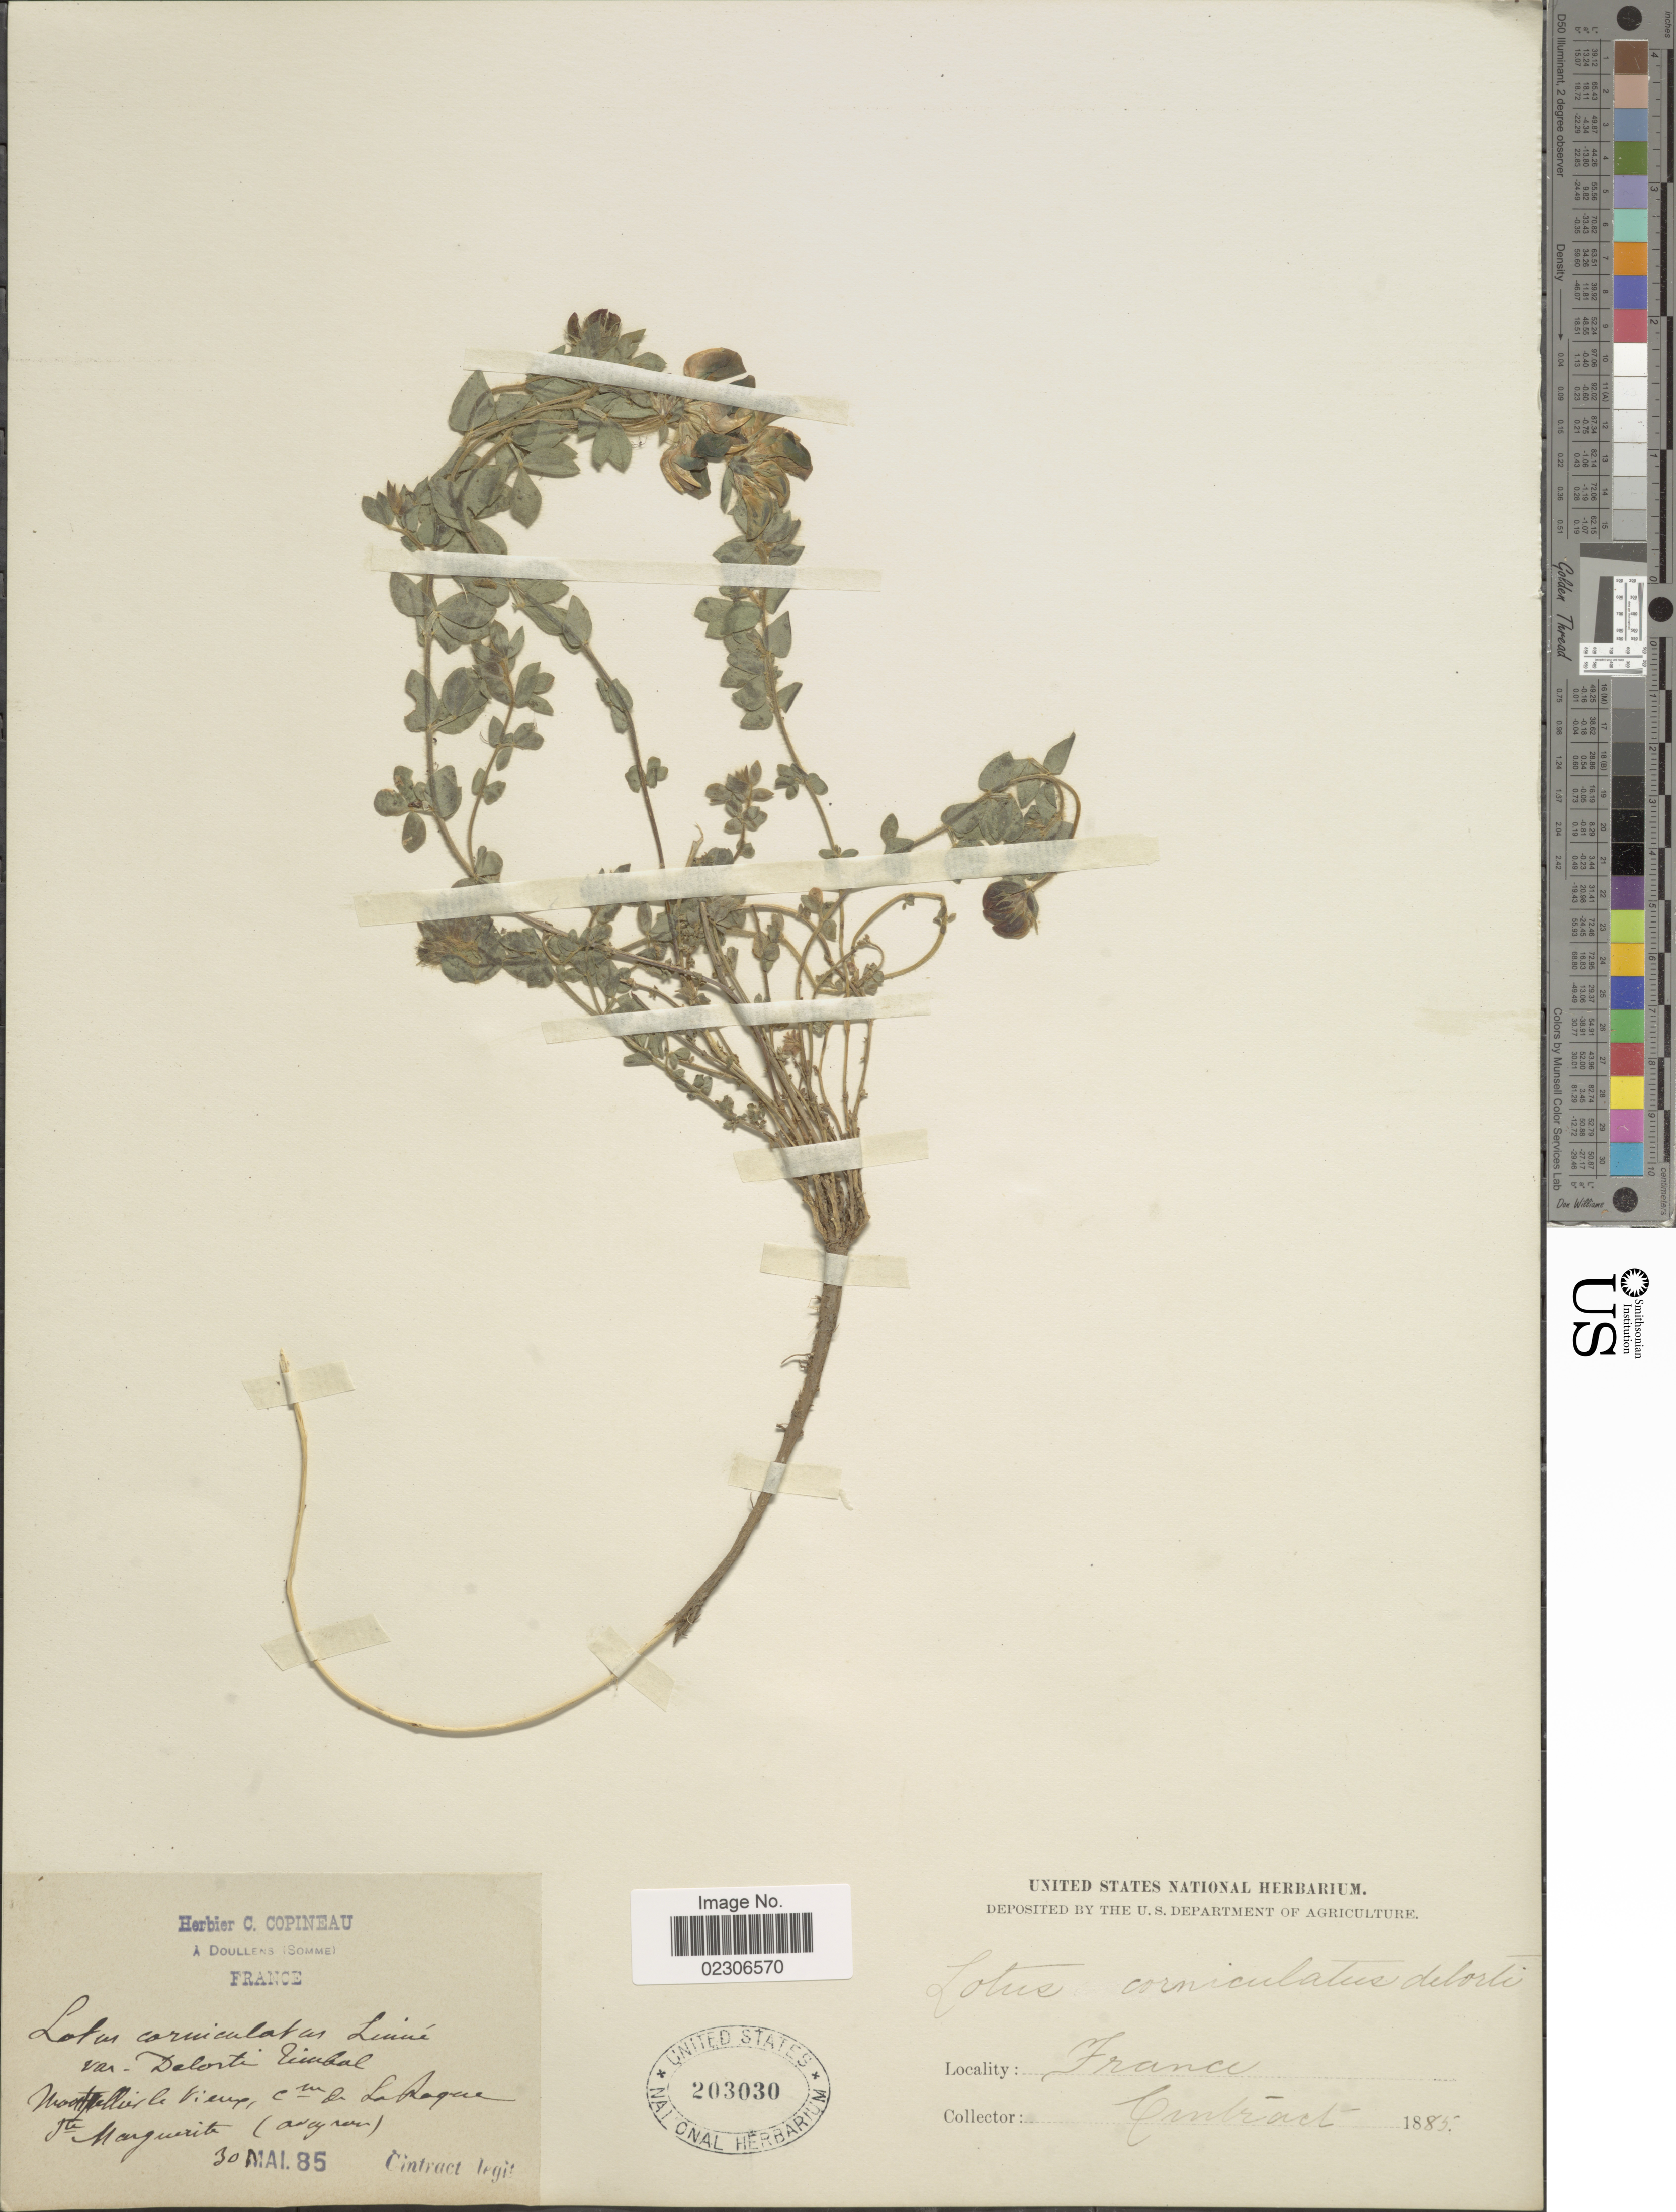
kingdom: Plantae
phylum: Tracheophyta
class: Magnoliopsida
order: Fabales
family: Fabaceae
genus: Lotus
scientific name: Lotus corniculatus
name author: L.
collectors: Cintract, --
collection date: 1885-05-30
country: France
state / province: Occitanie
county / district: Aveyron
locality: Montpellier le Vieux, cm de La Roque Ste. Marguerite (Aveyron).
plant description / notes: Corrected "Montibus le lieux, cm de La Paque Hte Marguerite (Arcagnon)" to "Montpellier le Vieux, cm de La Roque Ste. Marguerite (Aveyron)." Filled Aveyron into Province field.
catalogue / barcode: US 203030